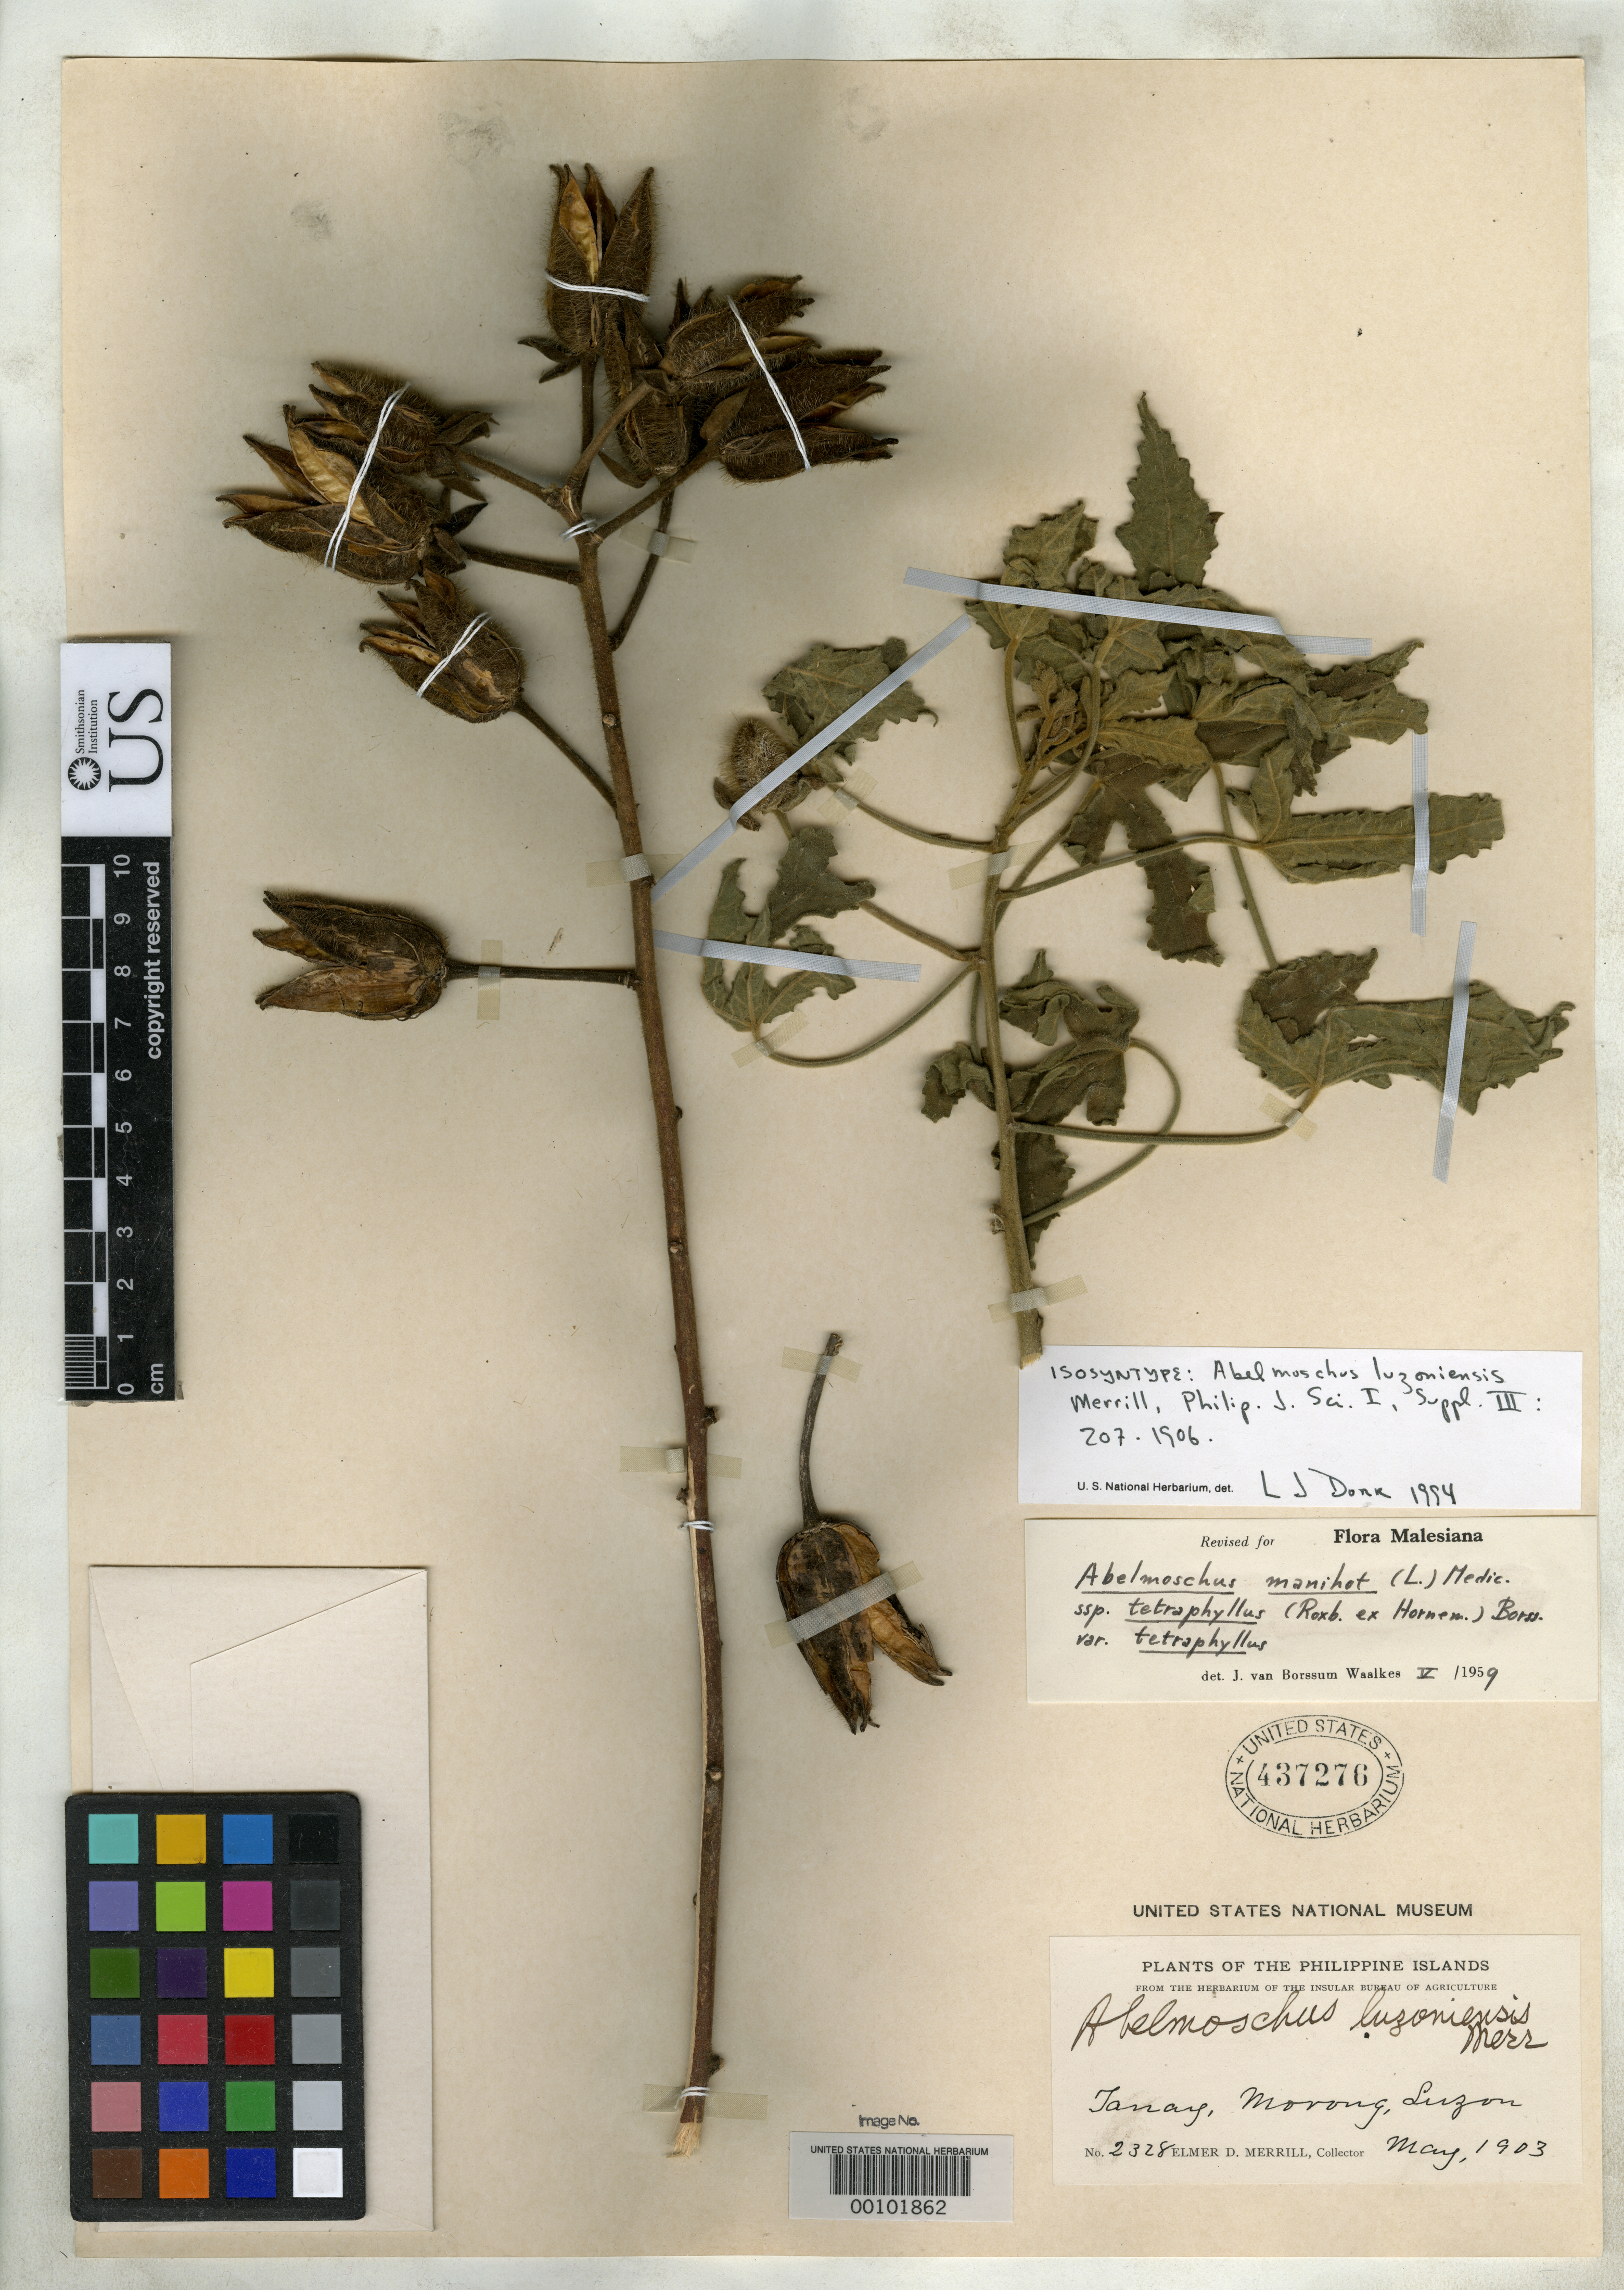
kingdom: Plantae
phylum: Tracheophyta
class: Magnoliopsida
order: Malvales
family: Malvaceae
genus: Abelmoschus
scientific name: Abelmoschus luzoniensis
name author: Merr.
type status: Isosyntype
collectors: E. D. Merrill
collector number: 2328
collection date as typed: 01 May 1903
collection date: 1903-05-01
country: Philippines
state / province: Calabarzon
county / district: Rizal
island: Luzon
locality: Tanay.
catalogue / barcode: US 437276